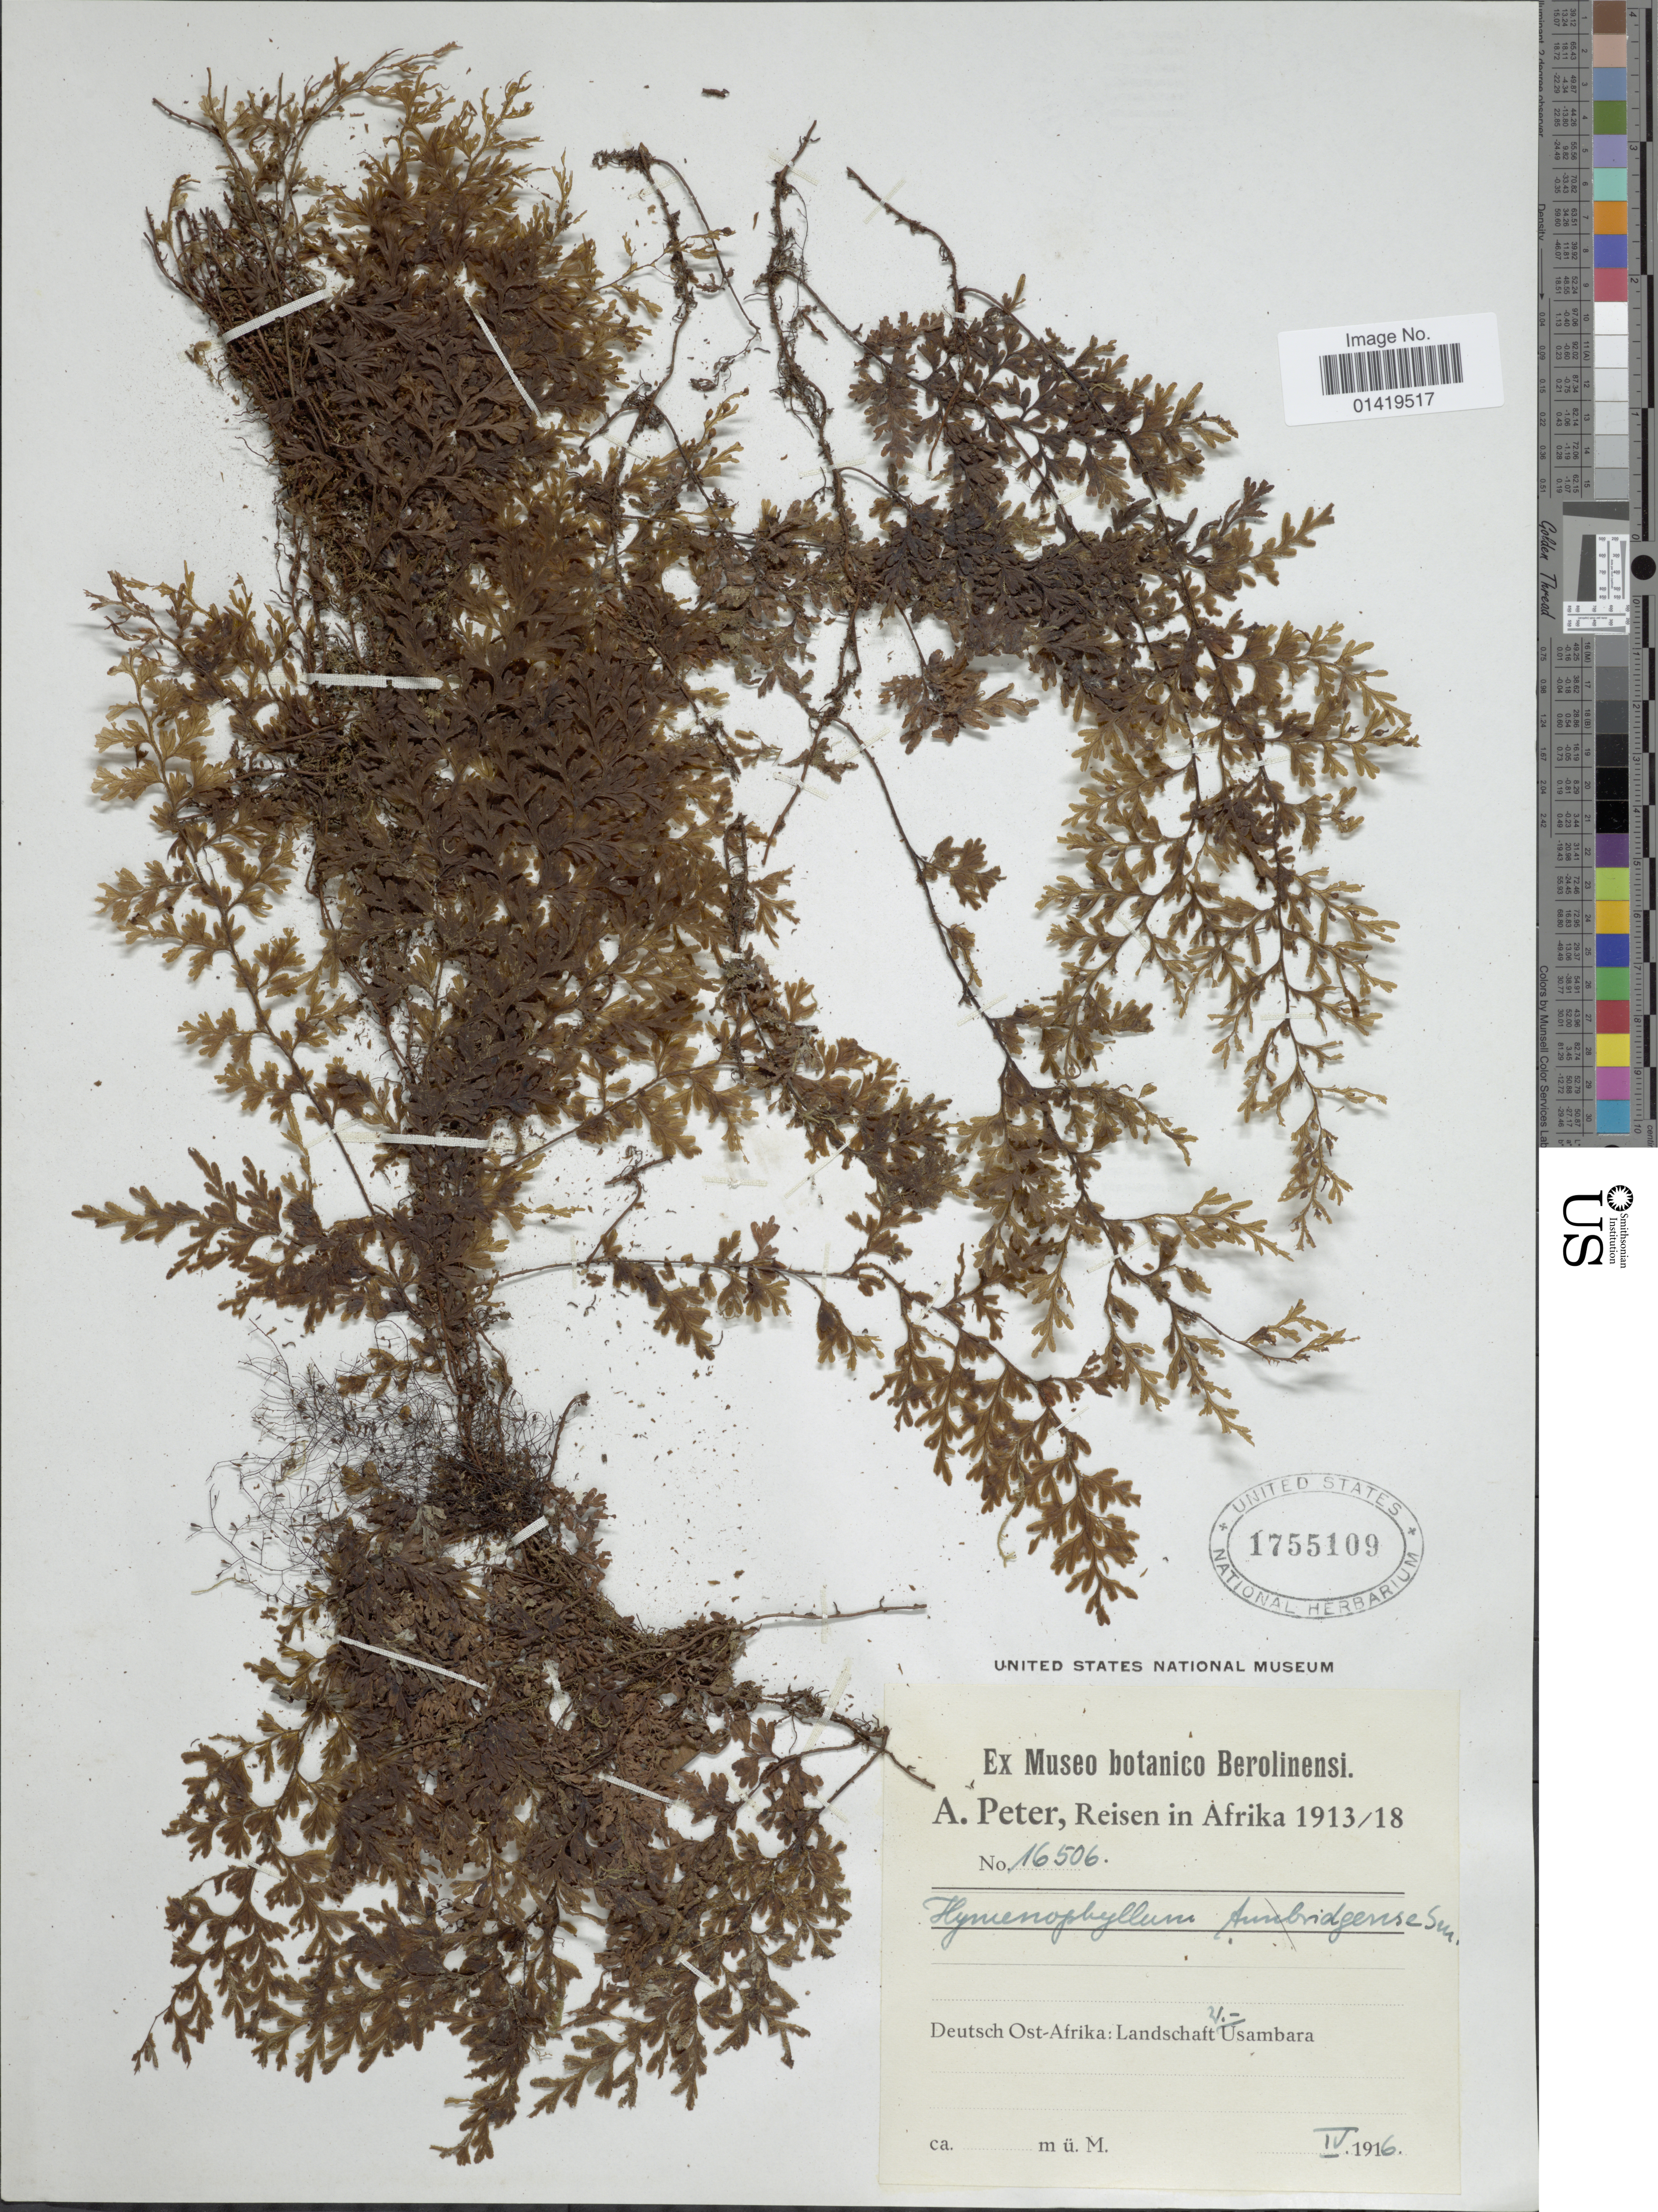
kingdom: Plantae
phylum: Tracheophyta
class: Polypodiopsida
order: Hymenophyllales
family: Hymenophyllaceae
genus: Hymenophyllum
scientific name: Hymenophyllum sp.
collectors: A. Peter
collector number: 16506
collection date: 1916-04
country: Tanzania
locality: Deutsch Ost Afrika Landschaft W Usambara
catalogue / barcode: US 1755109